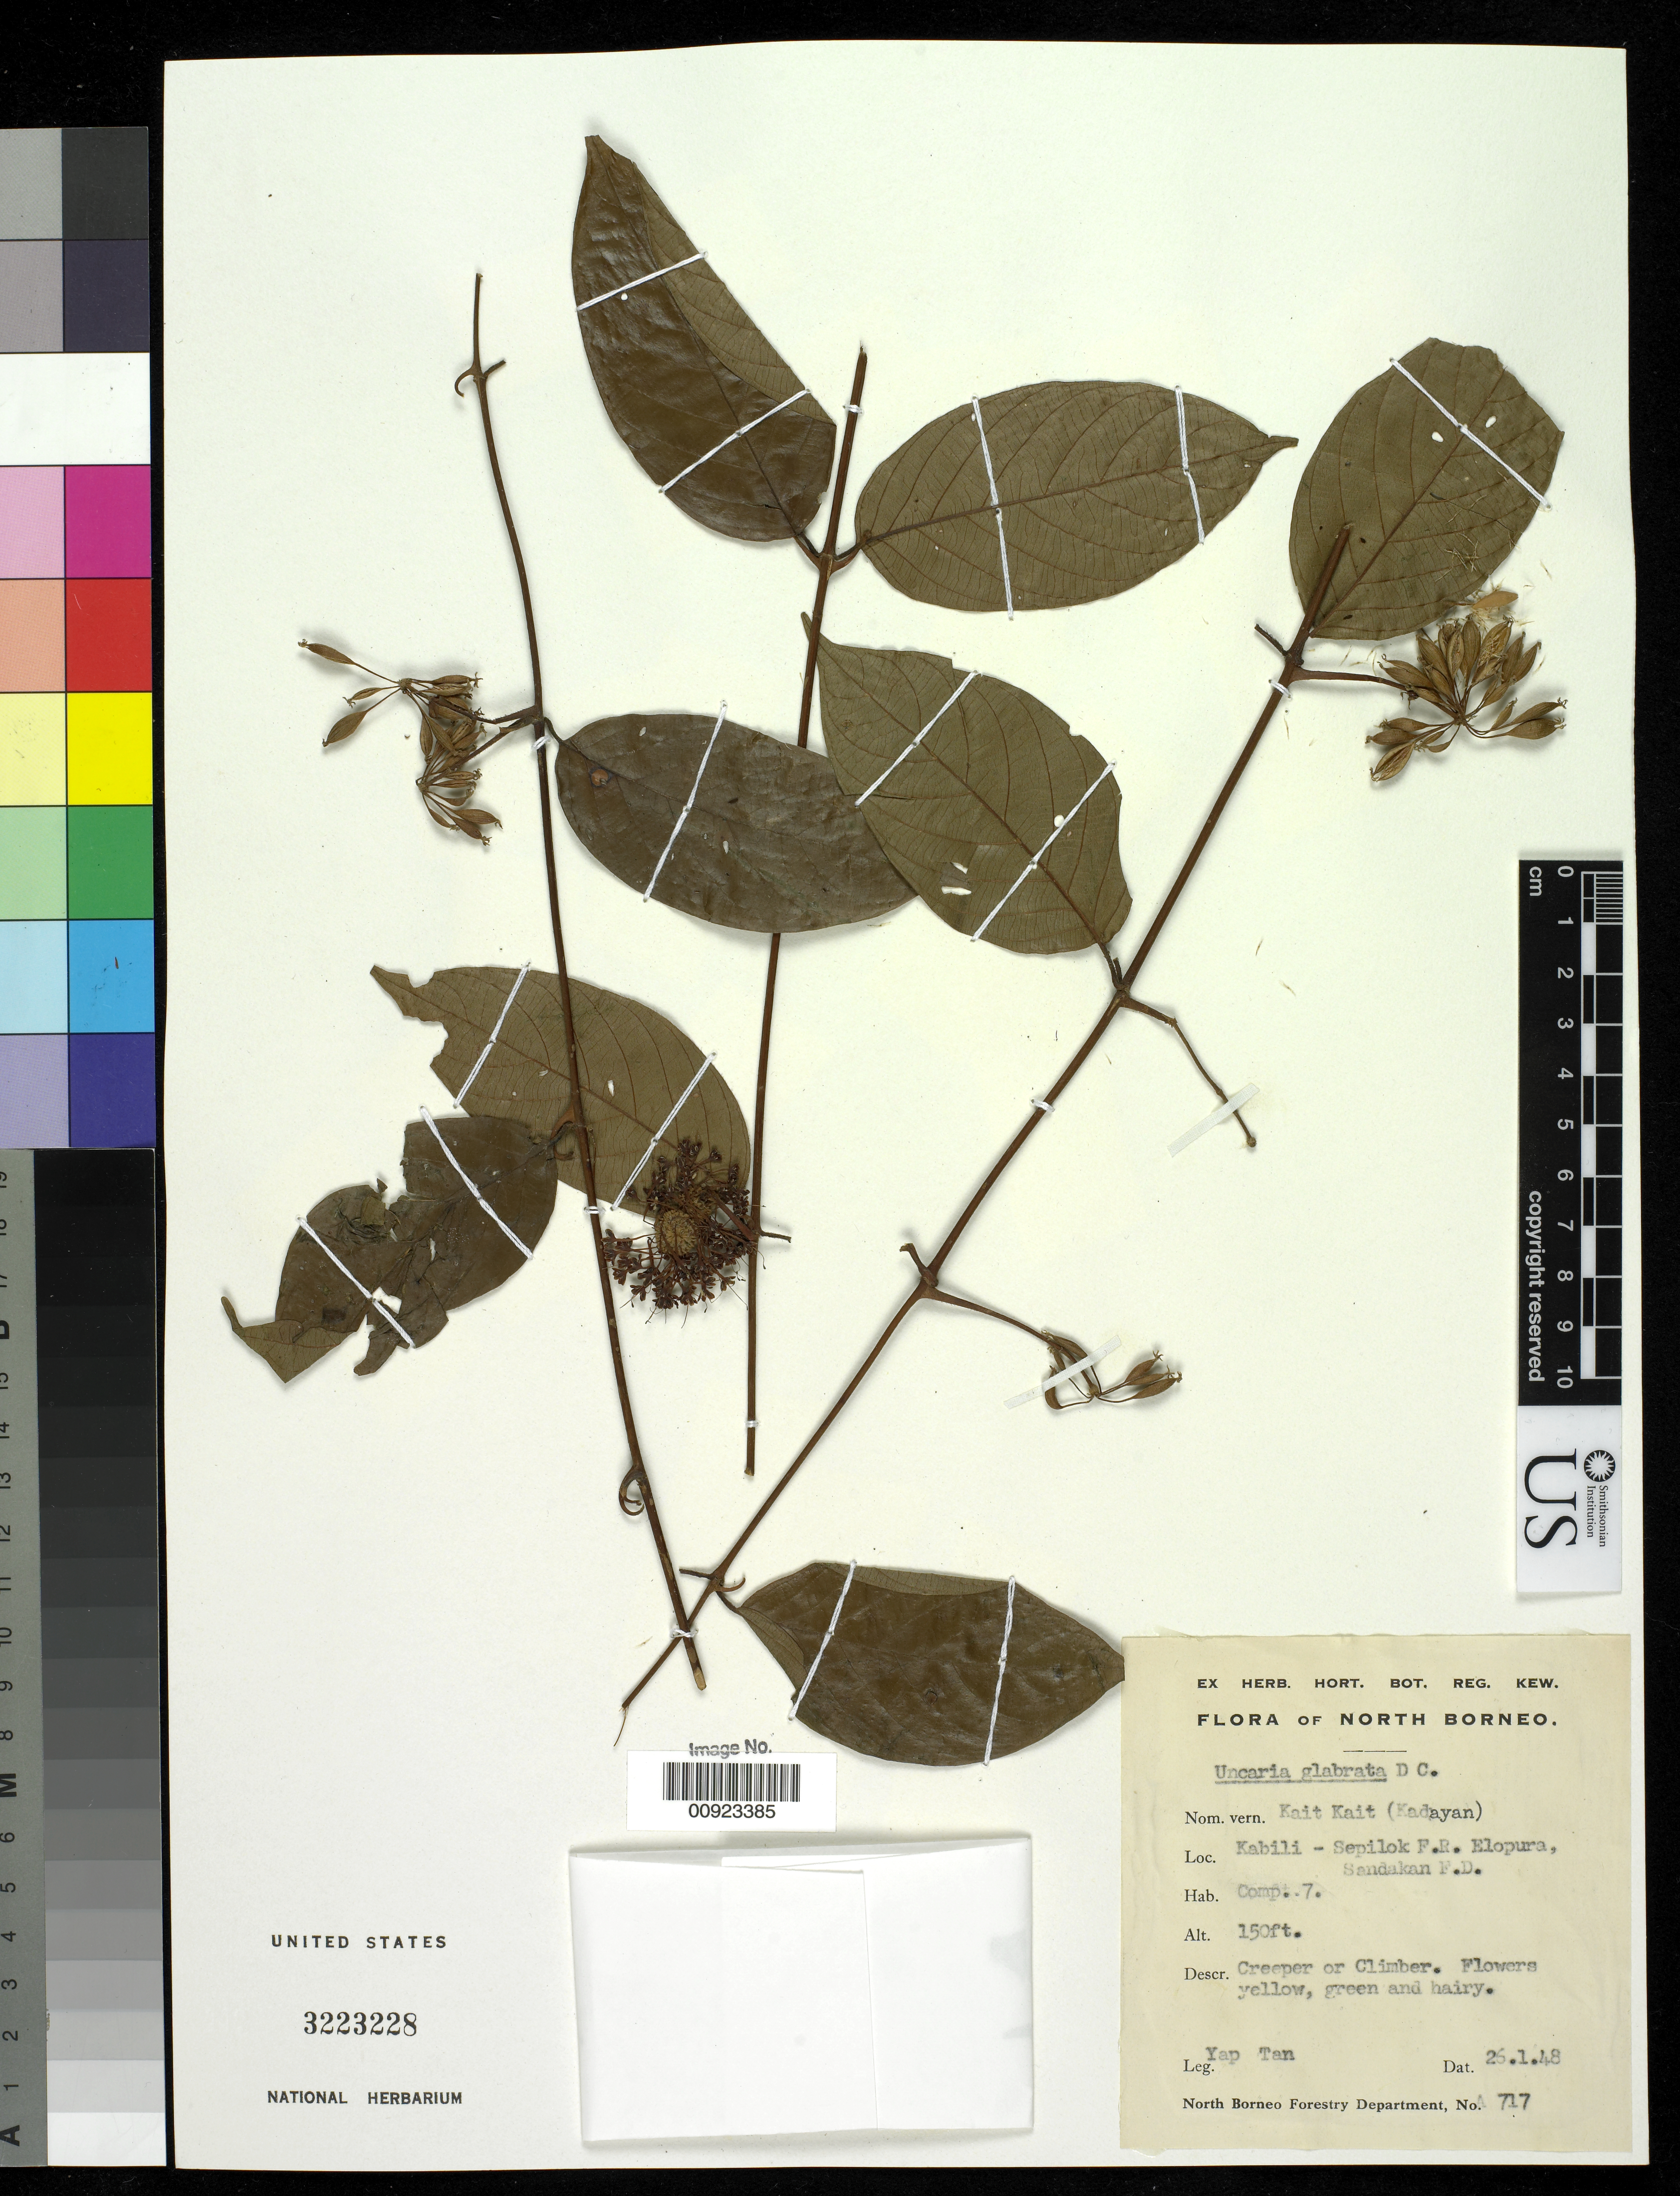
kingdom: Plantae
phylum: Tracheophyta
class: Magnoliopsida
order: Gentianales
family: Rubiaceae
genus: Uncaria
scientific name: Uncaria glabrata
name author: DC.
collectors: A. Tan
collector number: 717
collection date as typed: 26 Jan 1948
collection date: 1948-01-26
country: Malaysia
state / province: Sabah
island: Borneo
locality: Kabili, Sepilok F.R. Elopura, Sandakan F.D.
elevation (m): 46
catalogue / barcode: US 3223228